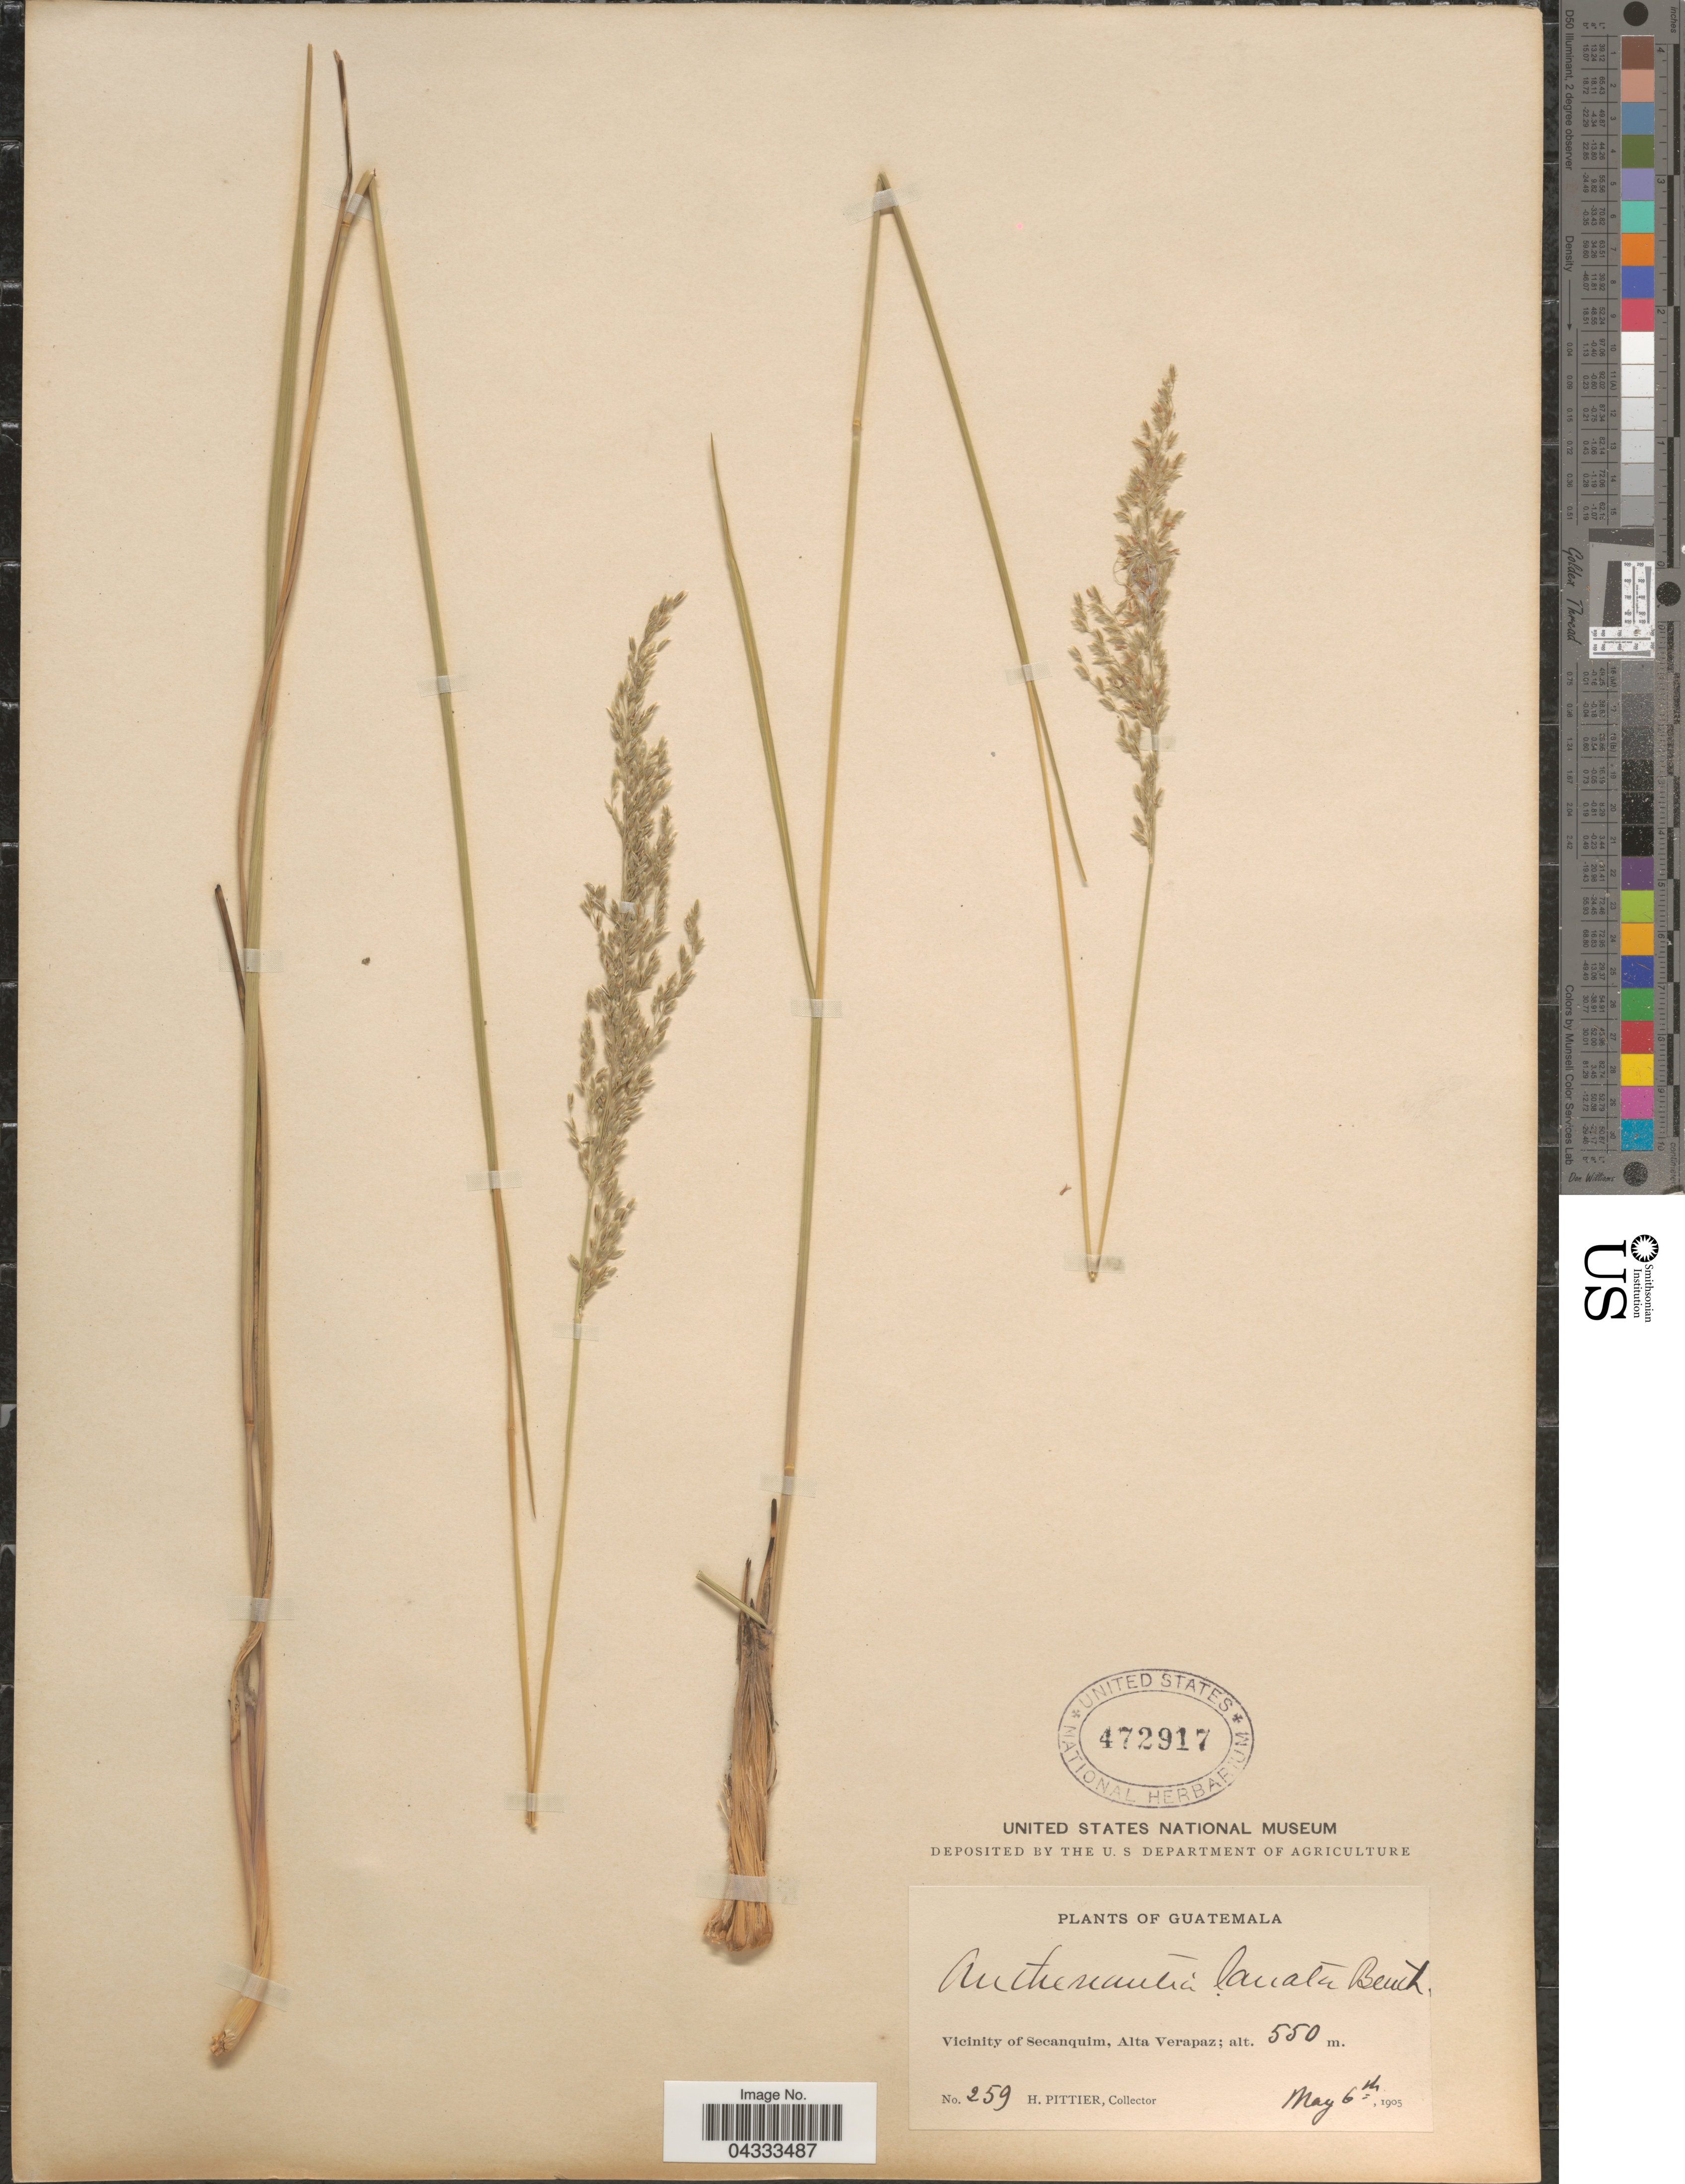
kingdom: Plantae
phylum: Tracheophyta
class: Liliopsida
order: Poales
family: Poaceae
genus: Anthaenantia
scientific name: Anthaenantia lanata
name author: (Kunth) Benth.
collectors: H. F. Pittier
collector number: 259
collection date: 1905-05-06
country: Guatemala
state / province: Alta Verapaz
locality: Vicinity of Secanquim.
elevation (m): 550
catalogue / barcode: US 472917